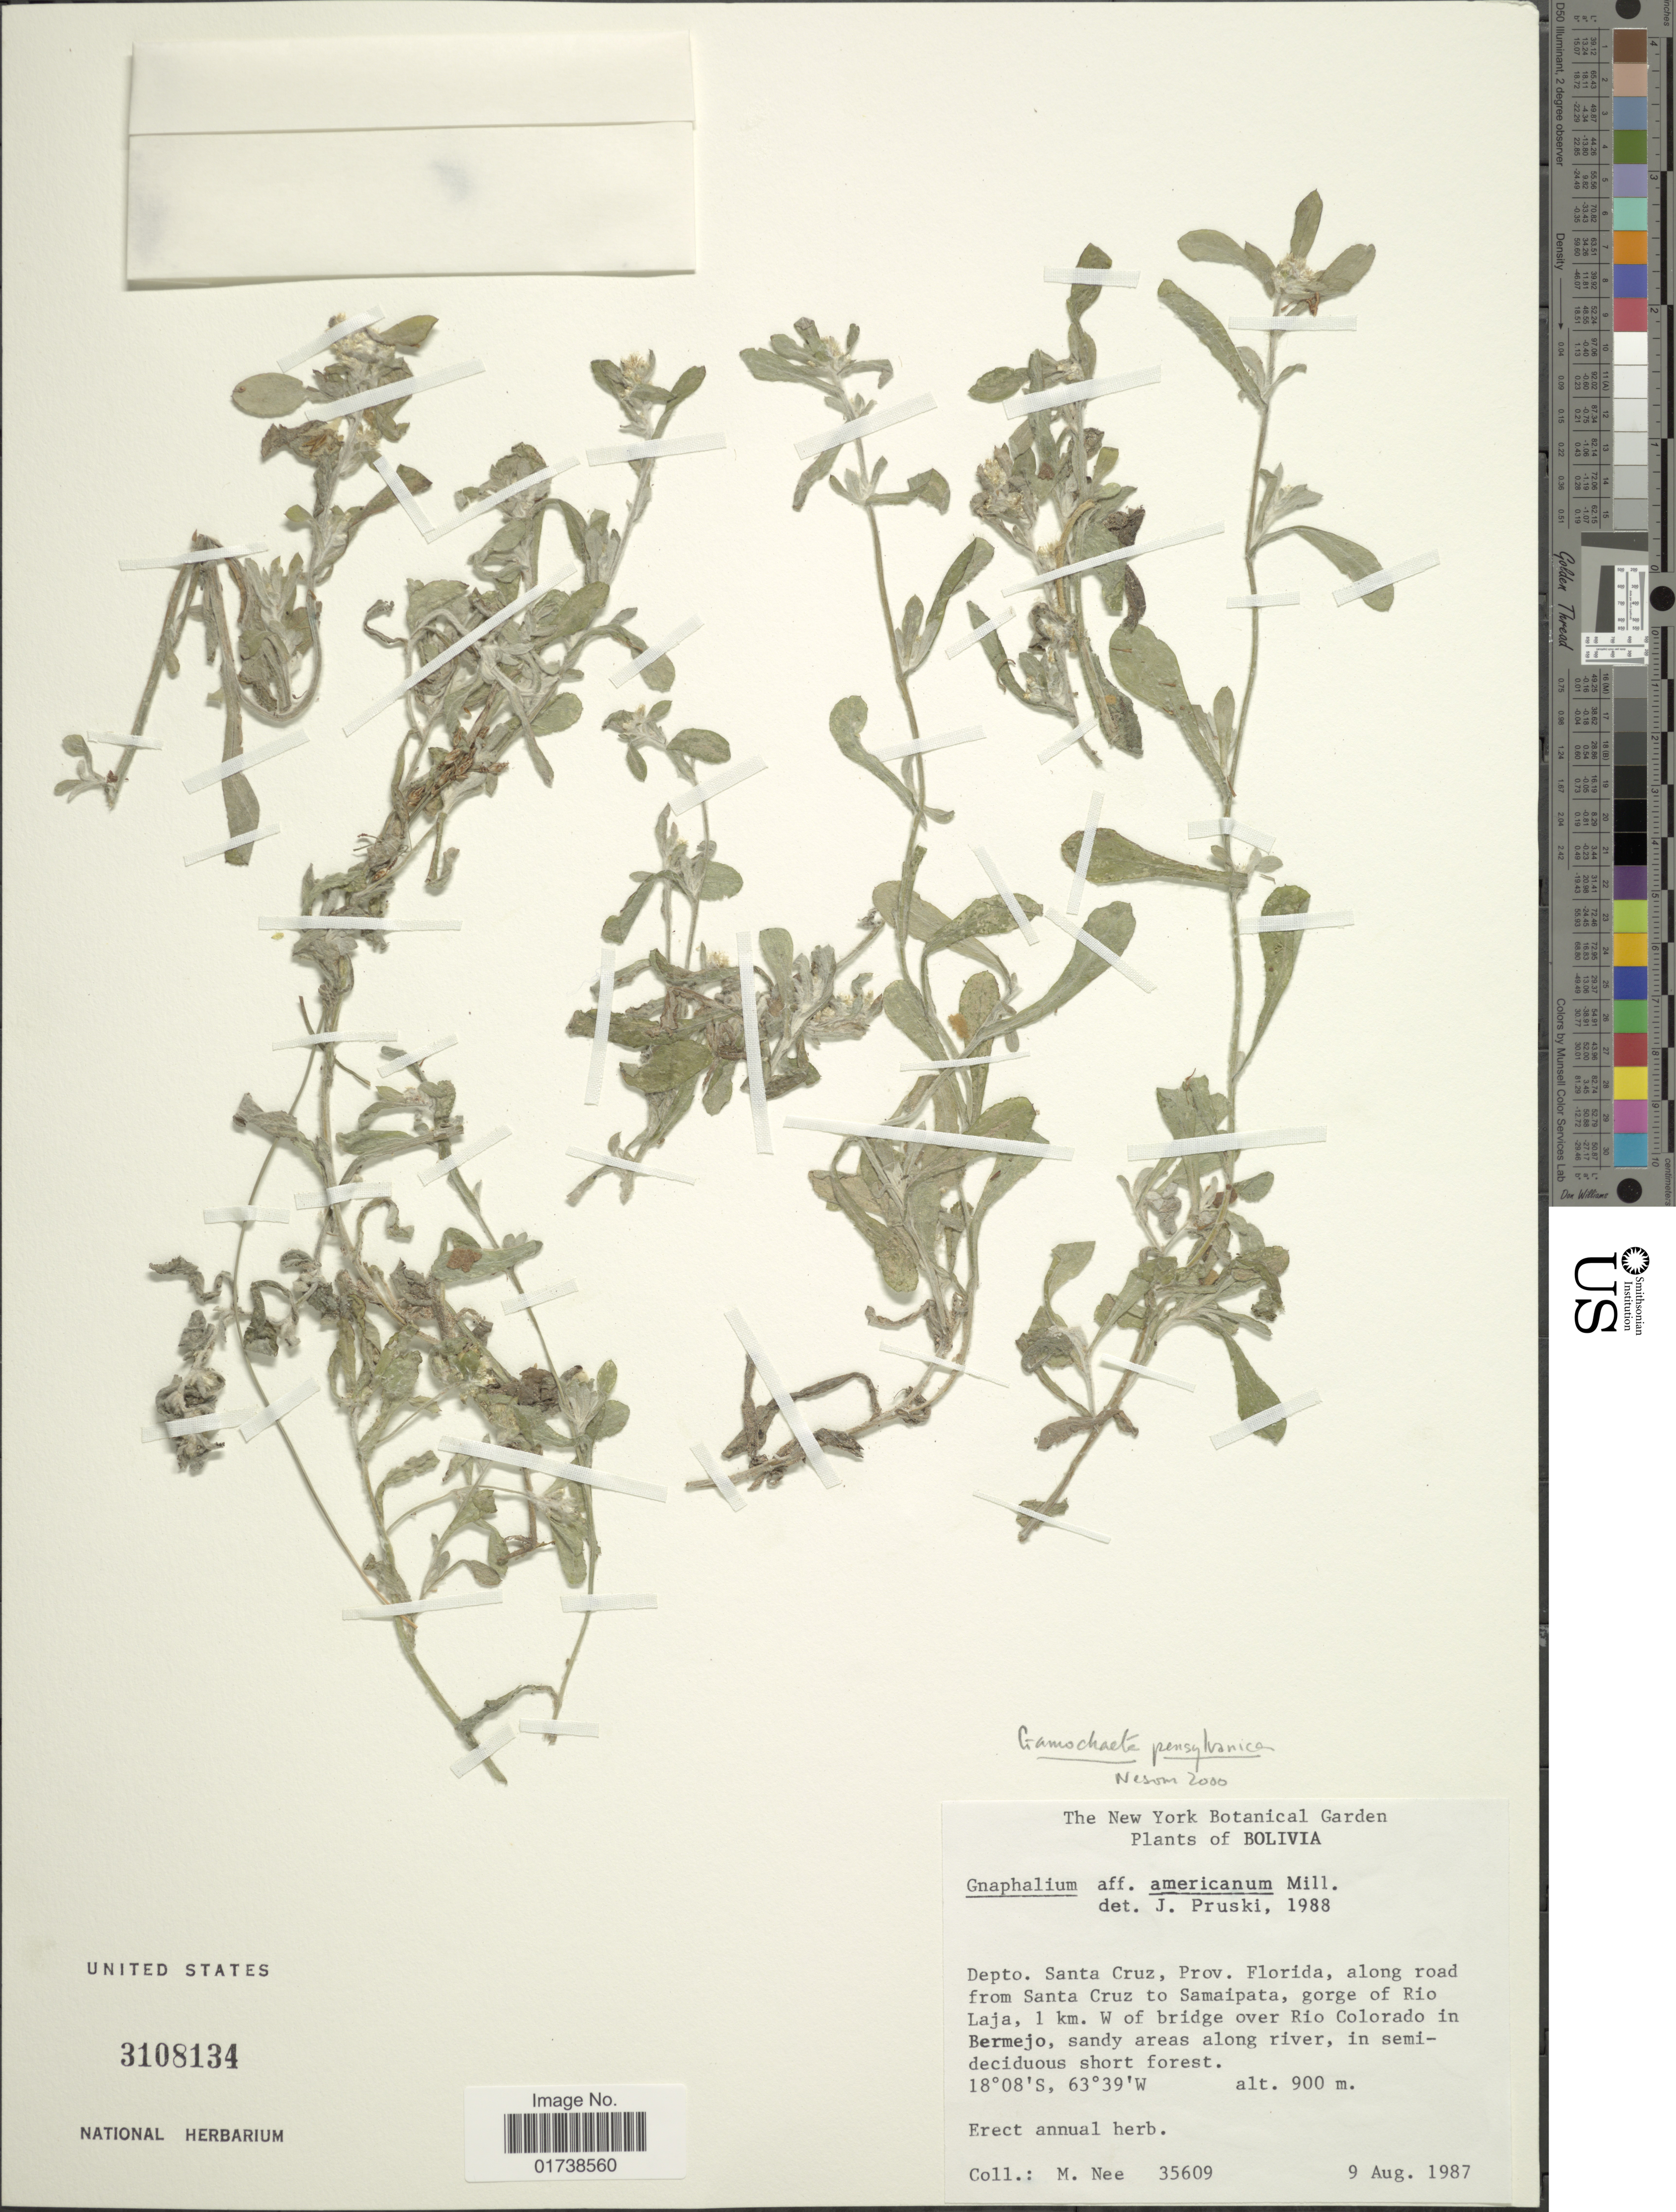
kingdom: Plantae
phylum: Tracheophyta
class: Magnoliopsida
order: Asterales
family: Asteraceae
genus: Gamochaeta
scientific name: Gamochaeta pensylvanica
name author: (Willd.) Cabrera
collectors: M. Nee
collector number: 35609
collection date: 1987-08-09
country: Bolivia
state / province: Santa Cruz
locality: Prov. Florida, along road from Santa Cruz to Samaipata, gorge of Rio Laja, 1 km. W of bridge over Rio Colorado in Bermejo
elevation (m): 900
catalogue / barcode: US 3108134